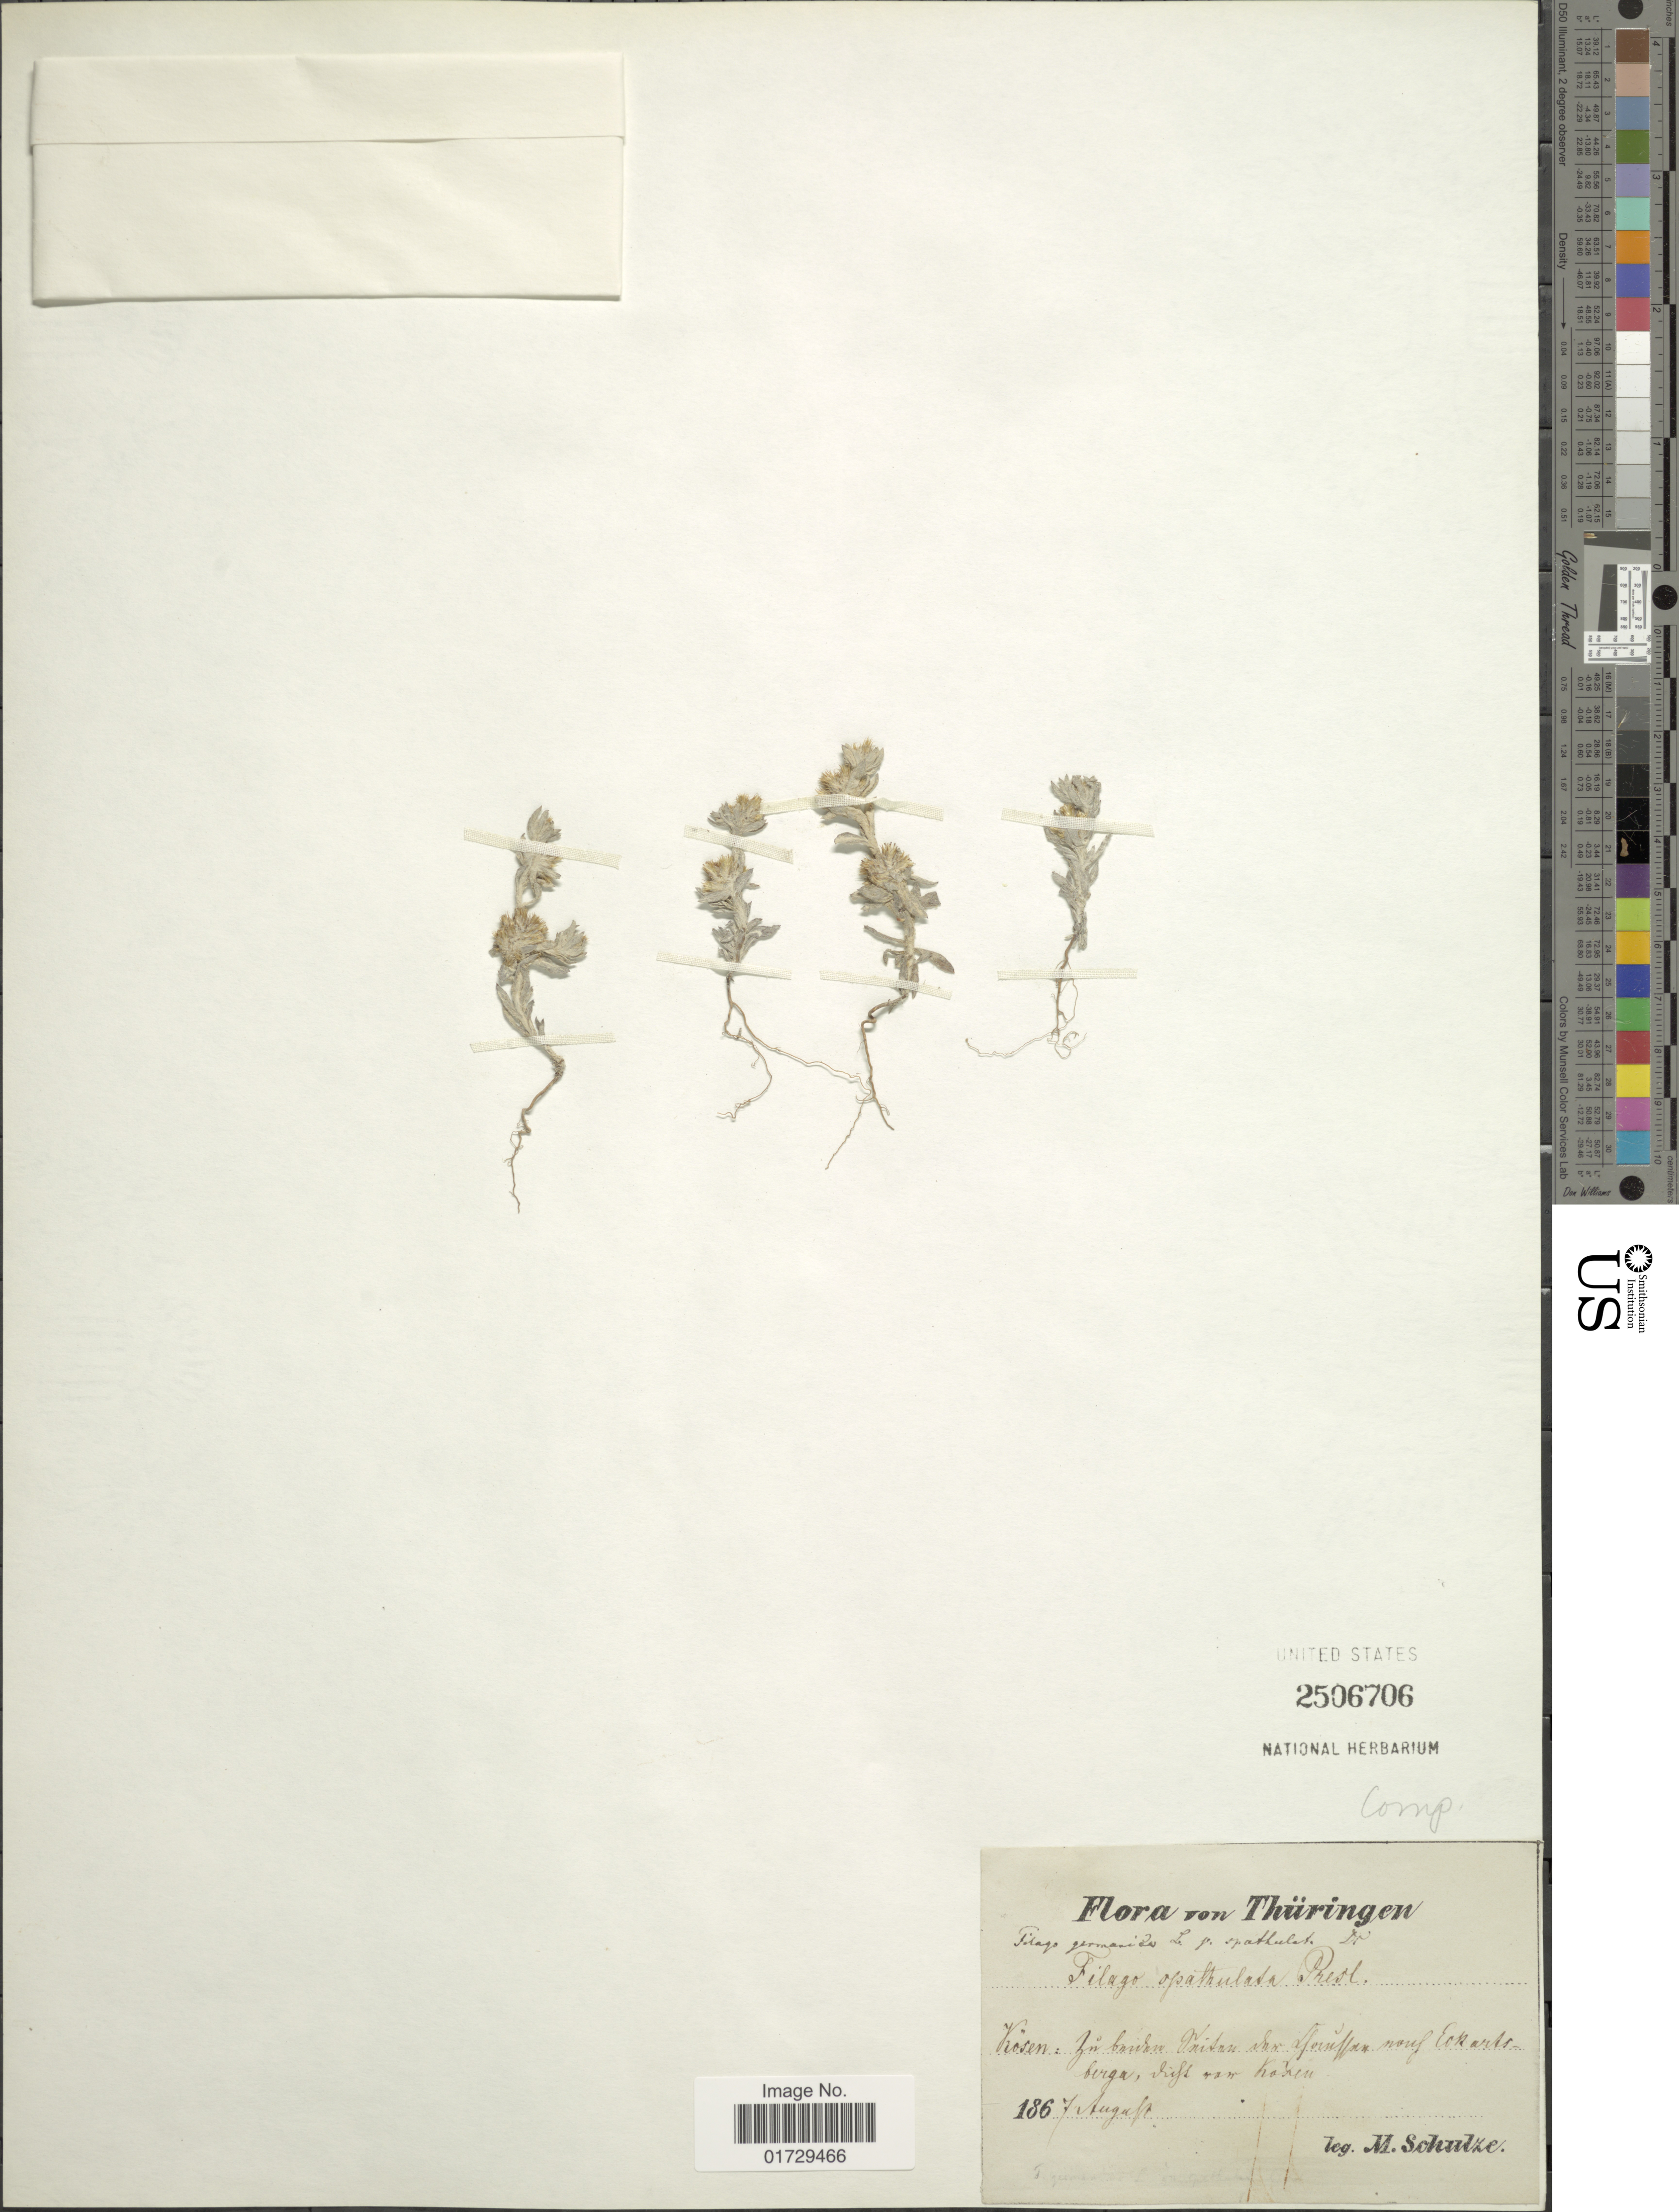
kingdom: Plantae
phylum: Tracheophyta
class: Magnoliopsida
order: Asterales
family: Asteraceae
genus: Filago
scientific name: Filago germanica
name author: (L.) Huds.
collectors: M. Schulze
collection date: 1867-08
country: Germany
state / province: Thuringia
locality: Kosen: In buikn Pritnse sur Lfouffern nouf Eorartsberga, Vift var Kaken [interpreted]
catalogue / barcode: US 2506706